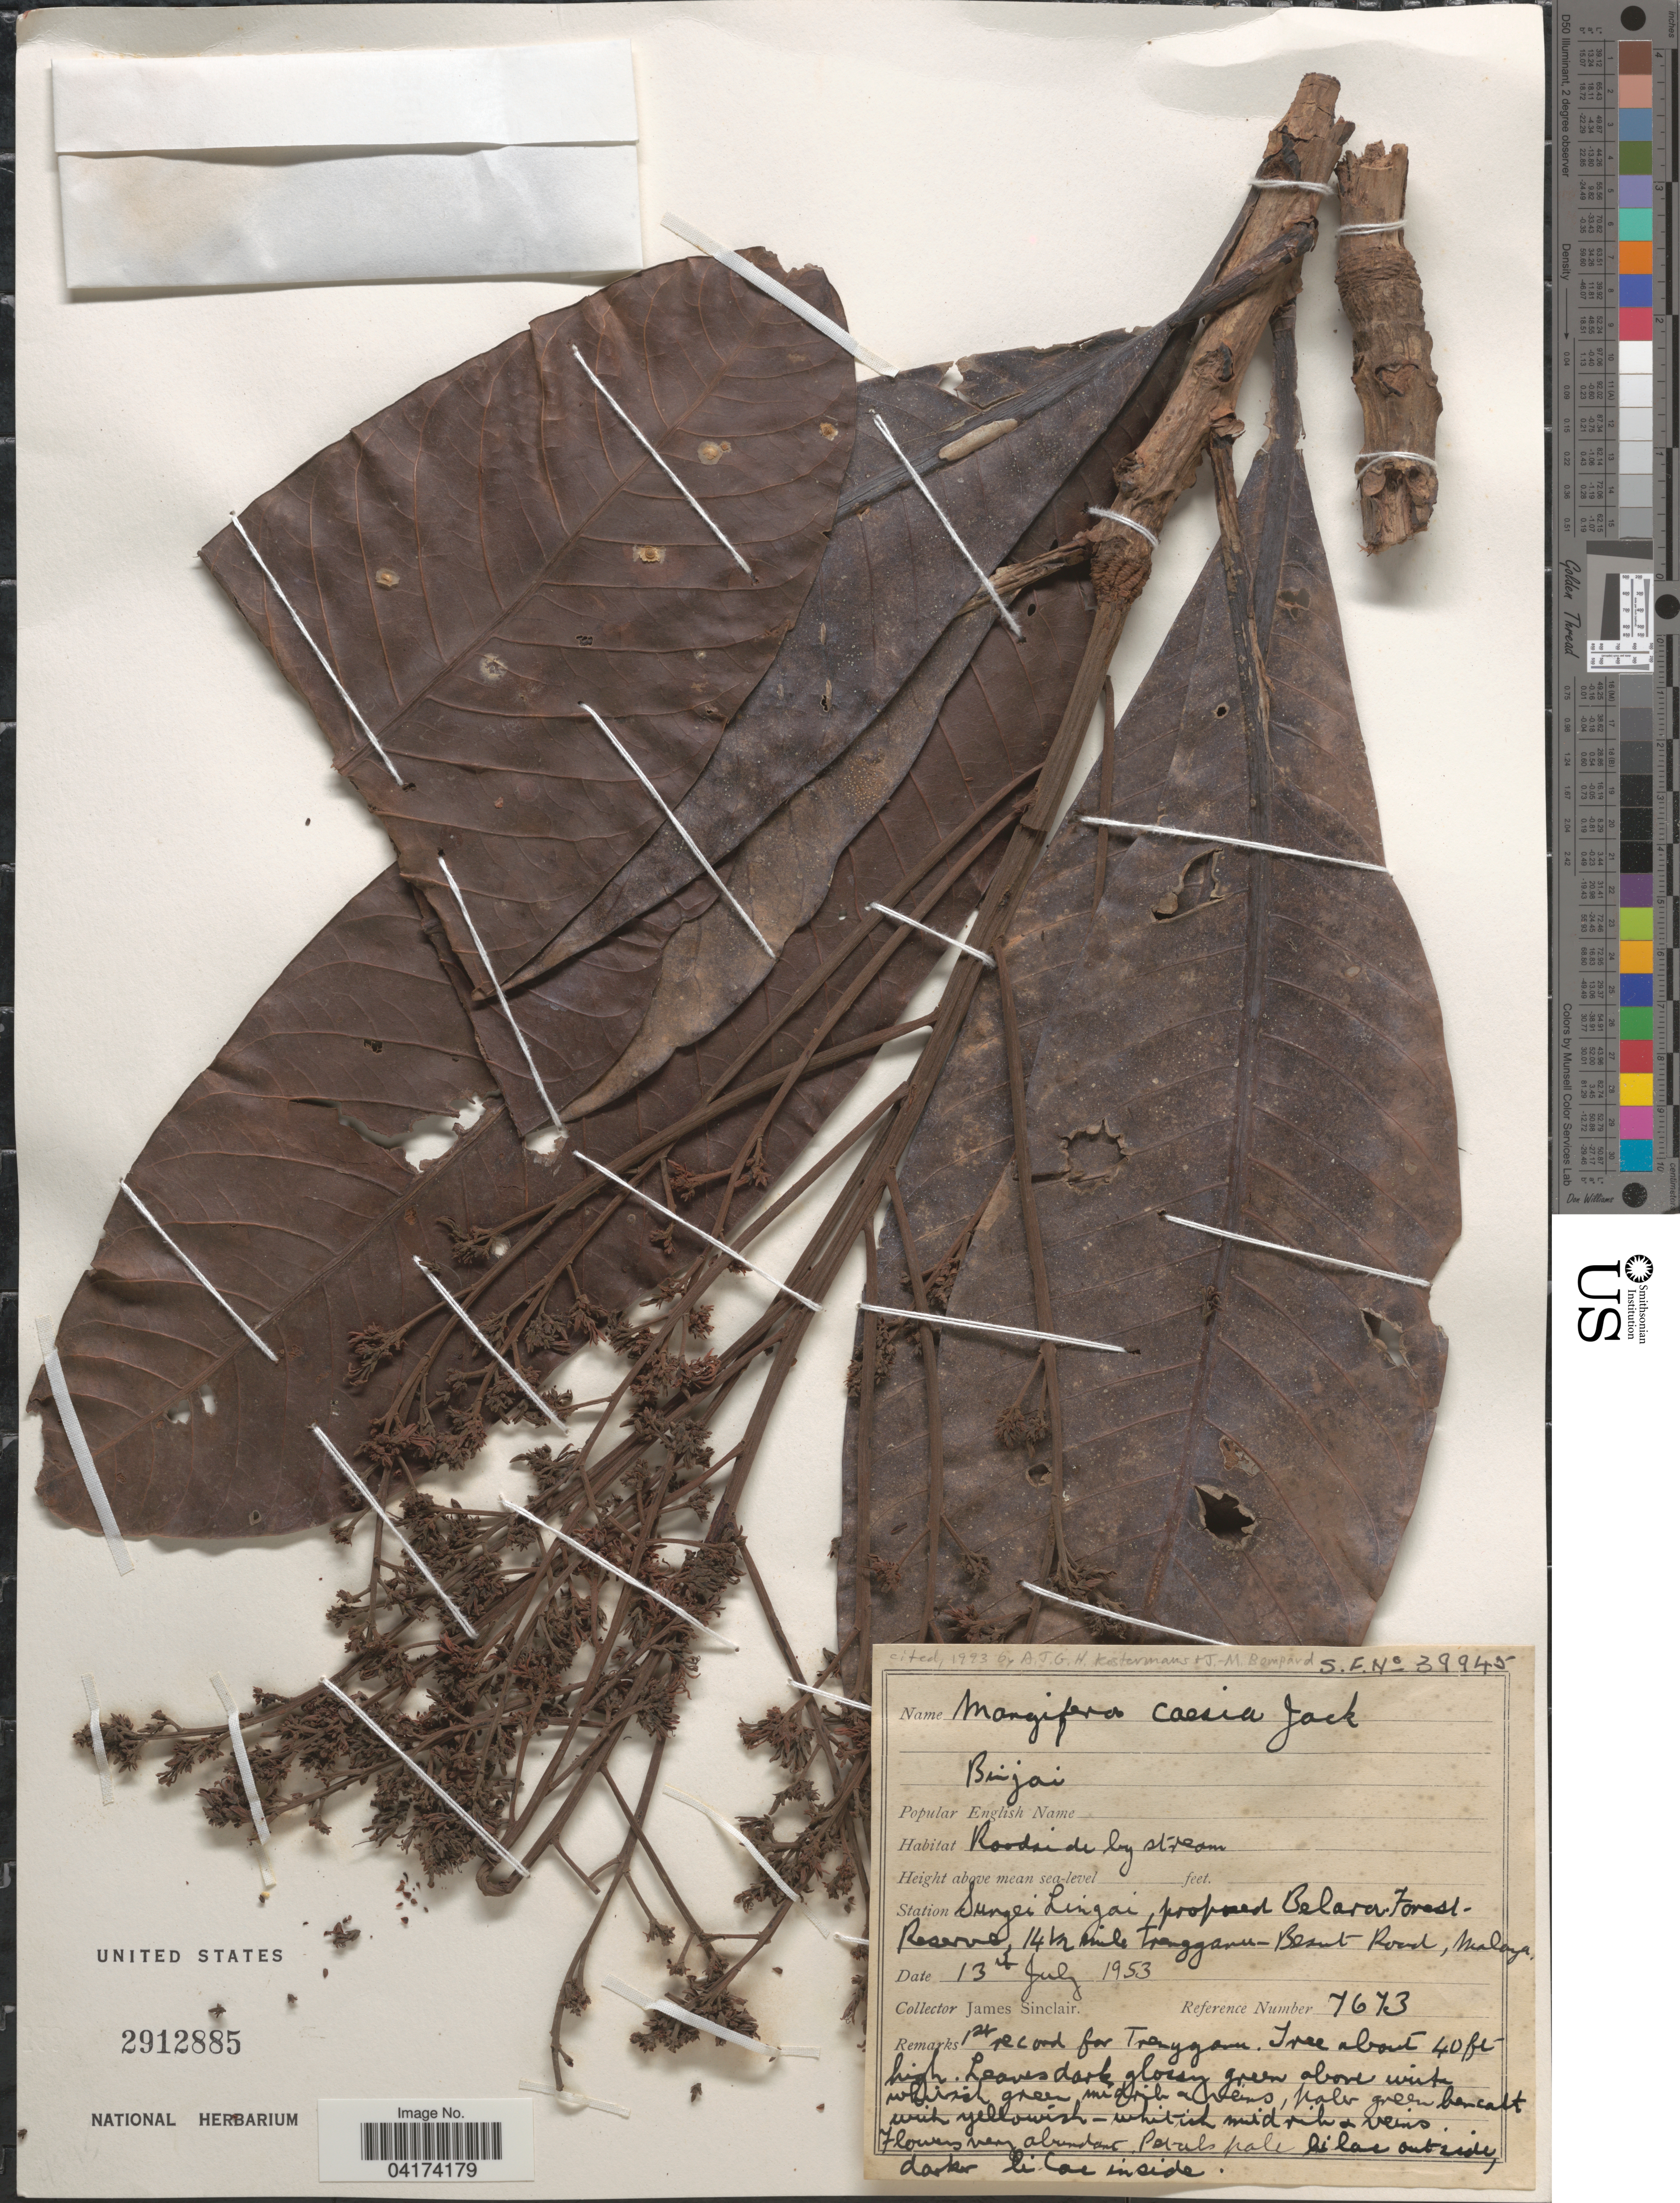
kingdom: Plantae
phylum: Tracheophyta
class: Magnoliopsida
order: Sapindales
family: Anacardiaceae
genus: Mangifera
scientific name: Mangifera caesia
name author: Jack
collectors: J. Sinclair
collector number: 7373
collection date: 1953-07-13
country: Malaysia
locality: Sungei Lingai, proposed Belara Forest - Reserve, 14½ mile Trannganin Basut Road, Malaya. [interpreted]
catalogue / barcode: US 2912885